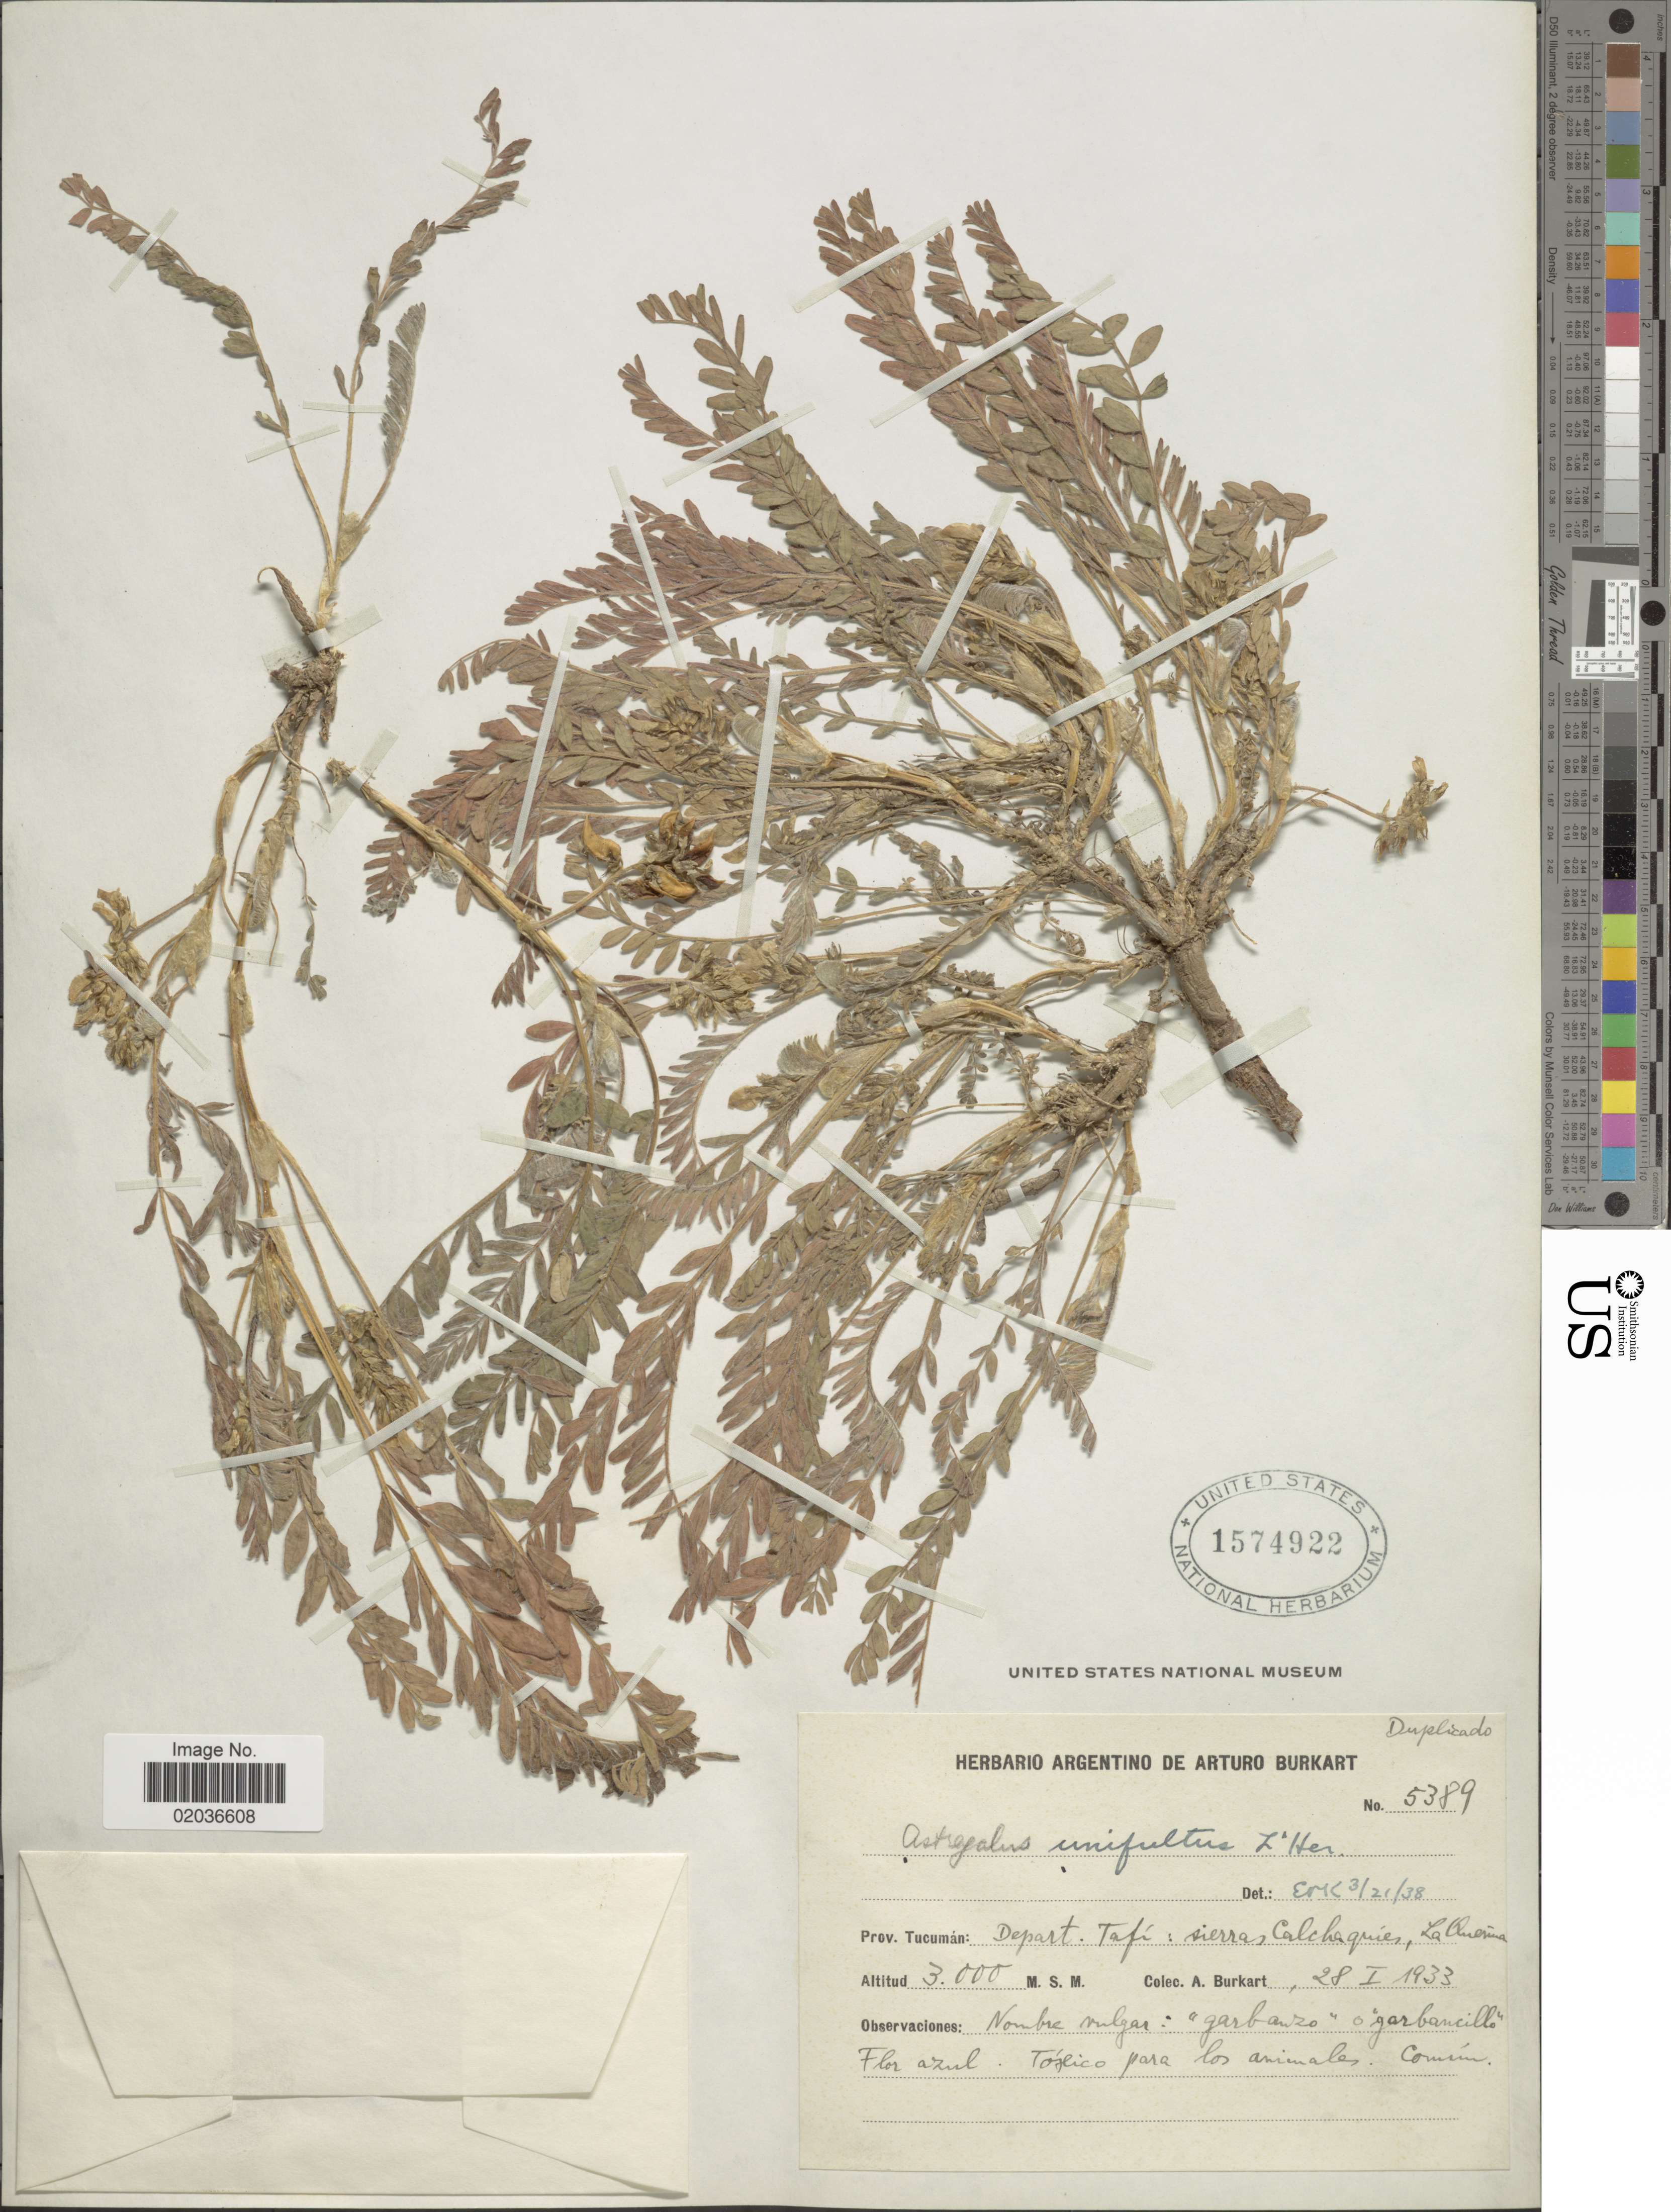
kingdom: Plantae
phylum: Tracheophyta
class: Magnoliopsida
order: Fabales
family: Fabaceae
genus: Astragalus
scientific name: Astragalus garbancillo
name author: Cav.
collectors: A. E. Burkart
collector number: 5389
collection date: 1933-01-28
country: Argentina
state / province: Tucuman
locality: Prov. Tucumán: Depart. Tafí: sierras Calchaqués, La Queima [interpreted]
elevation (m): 3000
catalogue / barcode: US 1574922